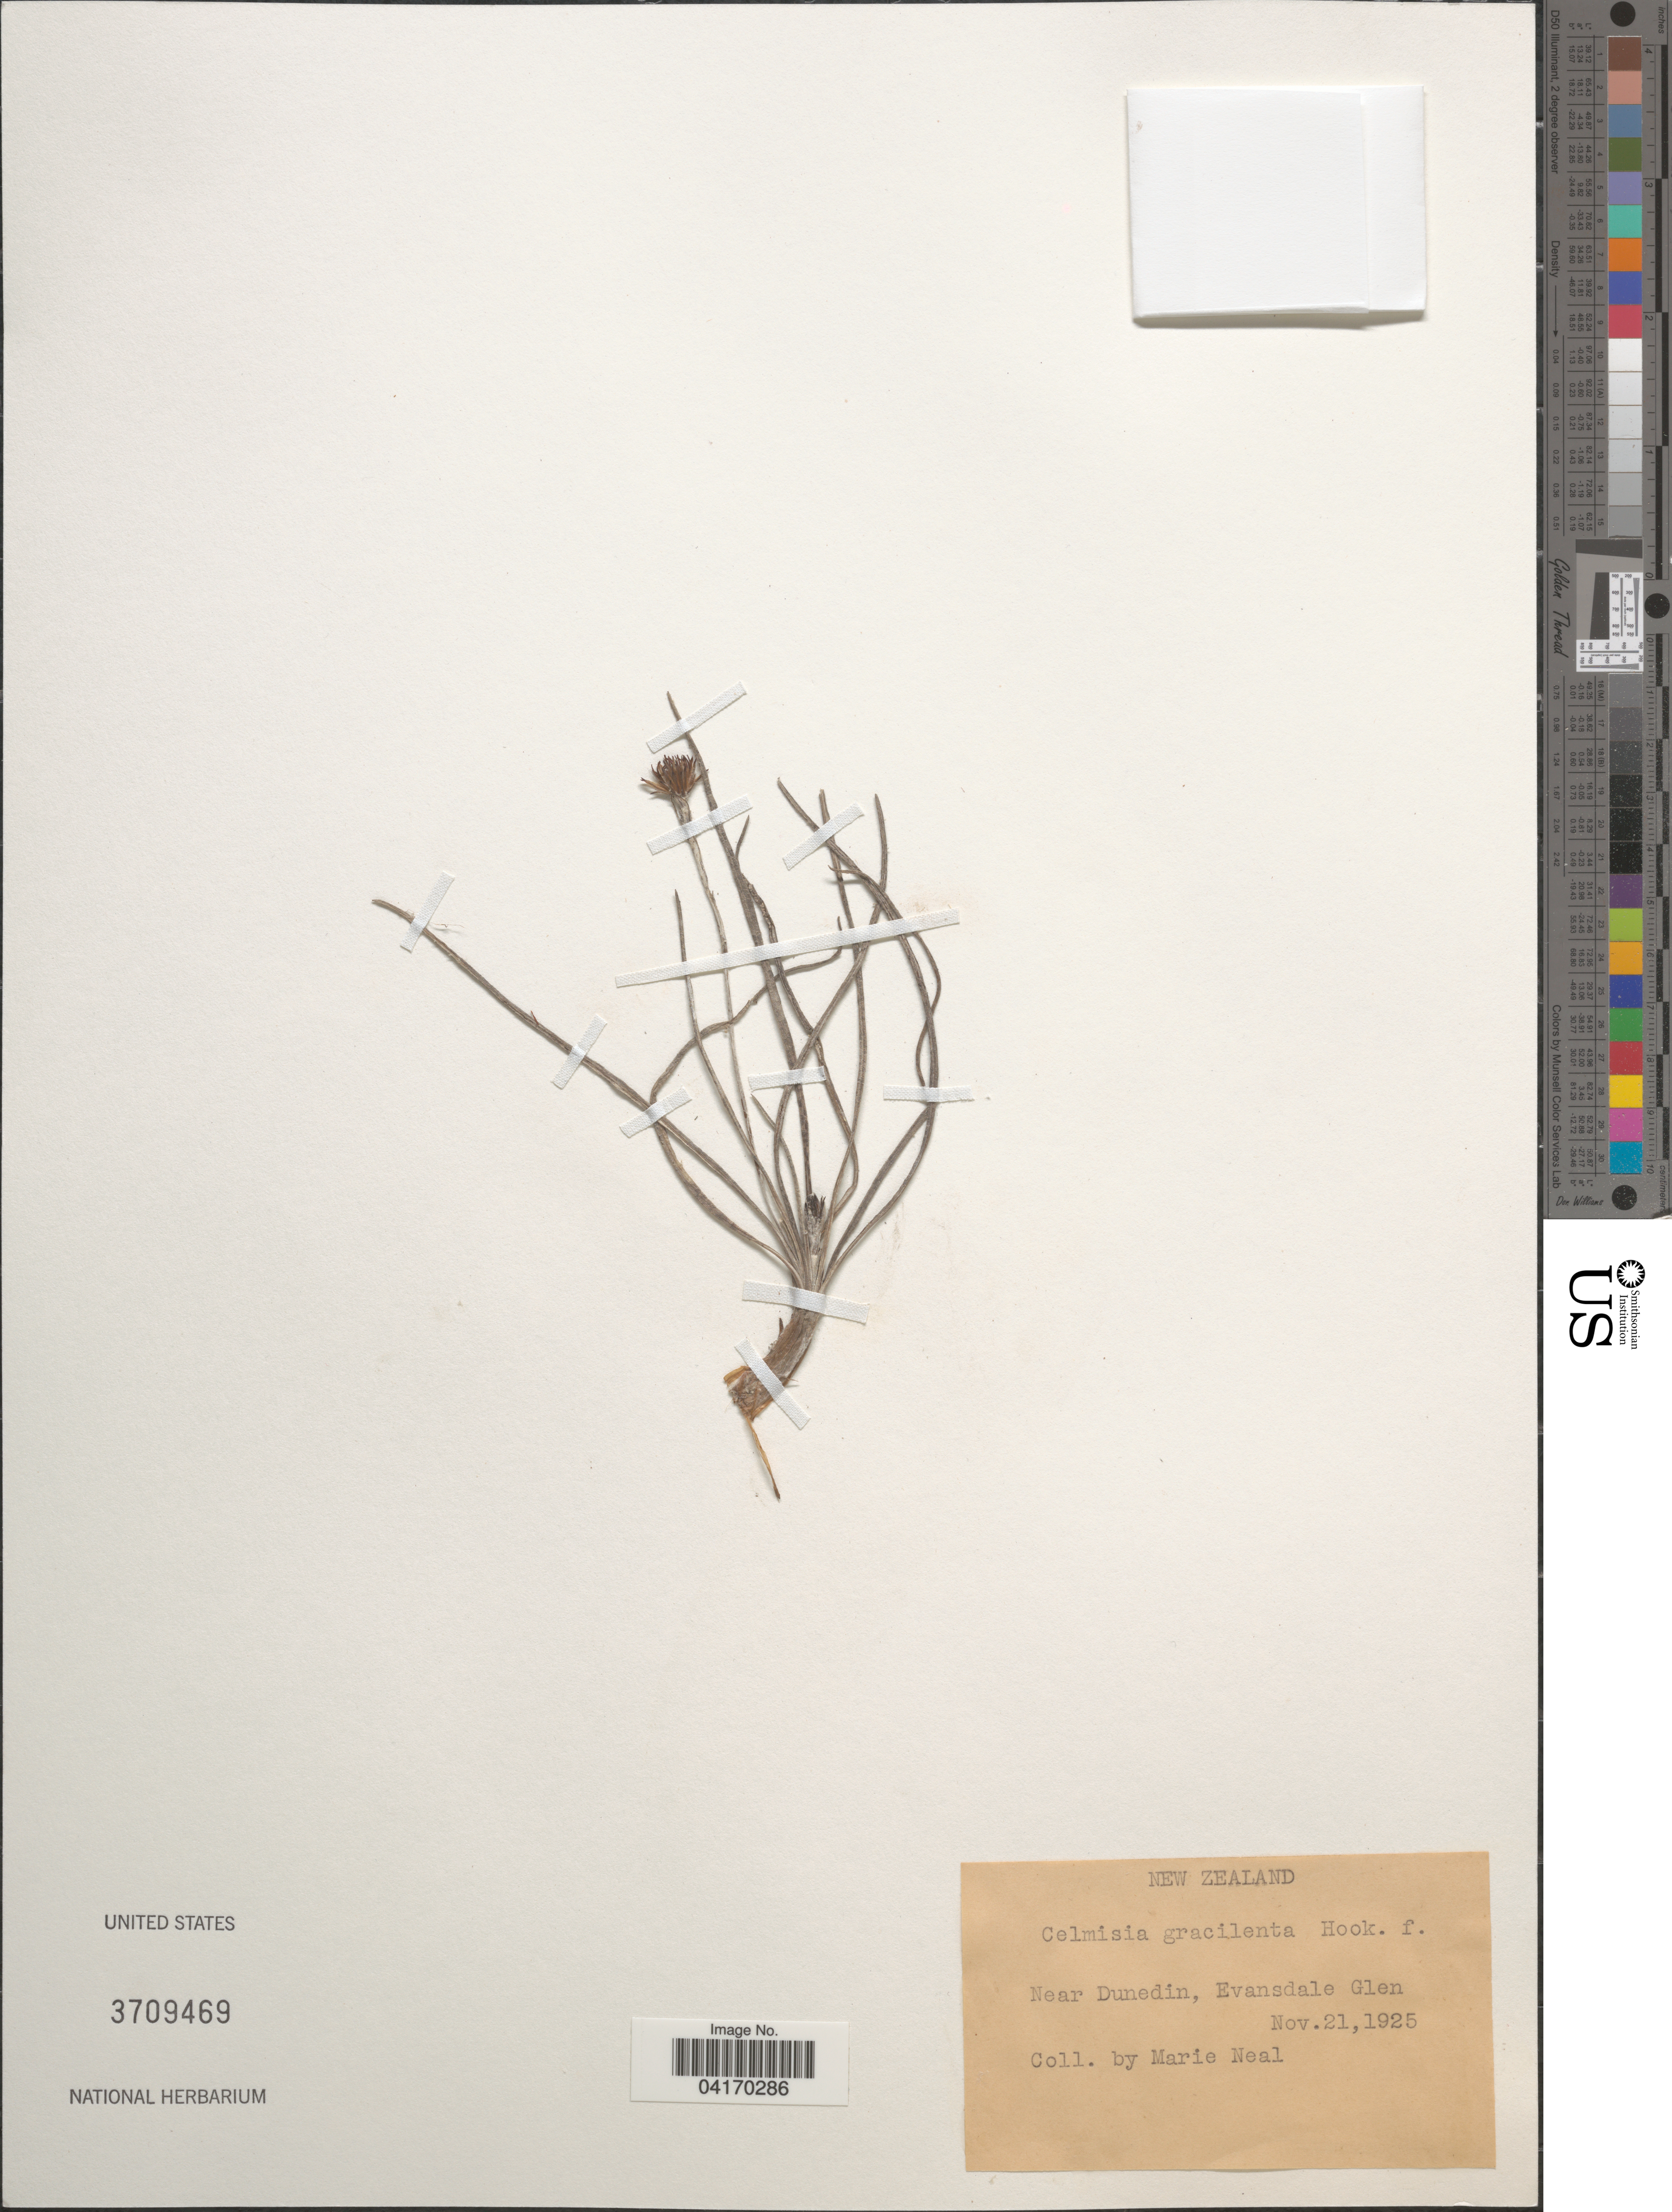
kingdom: Plantae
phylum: Tracheophyta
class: Magnoliopsida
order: Asterales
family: Asteraceae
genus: Celmisia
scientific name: Celmisia gracilenta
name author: Hook. f.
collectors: M. Neal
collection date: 1925-11-21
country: New Zealand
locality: Near Dunedin, Evansdale Glen.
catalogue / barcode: US 3709469